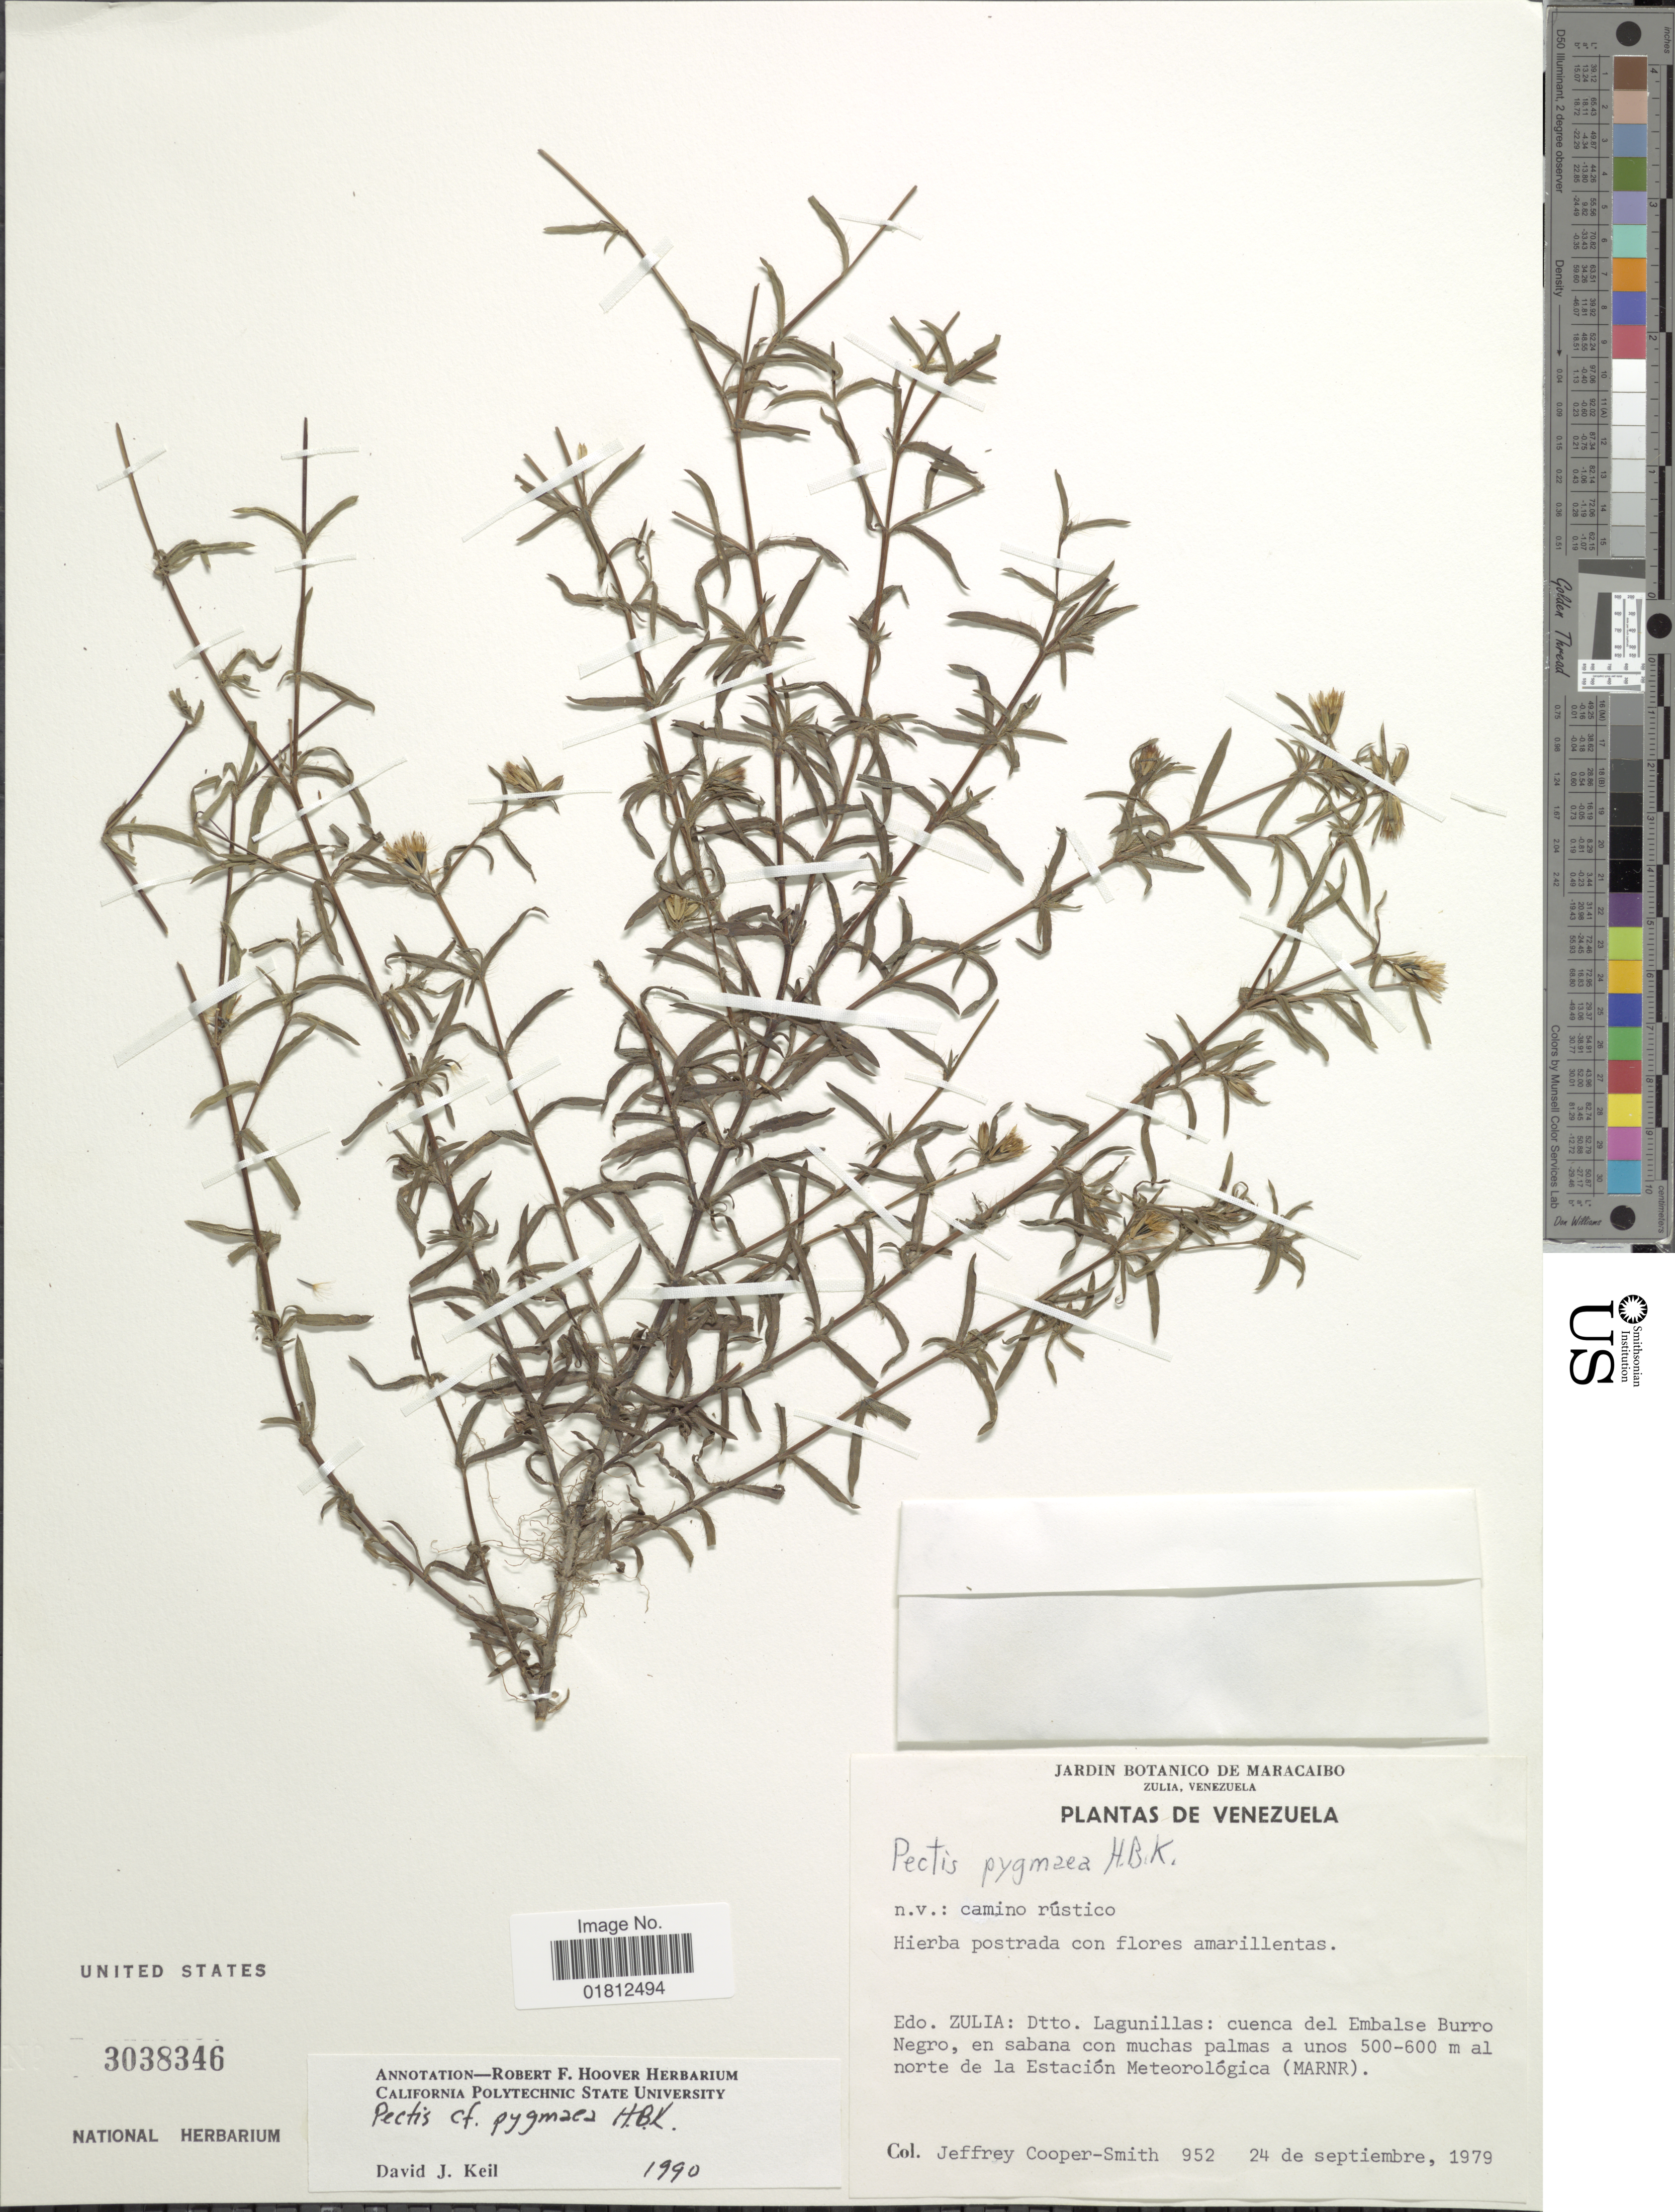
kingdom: Plantae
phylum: Tracheophyta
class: Magnoliopsida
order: Asterales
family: Asteraceae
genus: Pectis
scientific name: Pectis pygmaea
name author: Kunth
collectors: J. Cooper-Smith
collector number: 952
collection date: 1979-09-24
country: Venezuela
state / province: Zulia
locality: Dtto. Lagunillas: cuenca del Embalse Burro Negro, en sabana con muchas palmas a unos, al norte de la Estación Meterológica (MARNR)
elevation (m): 500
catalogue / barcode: US 3038346